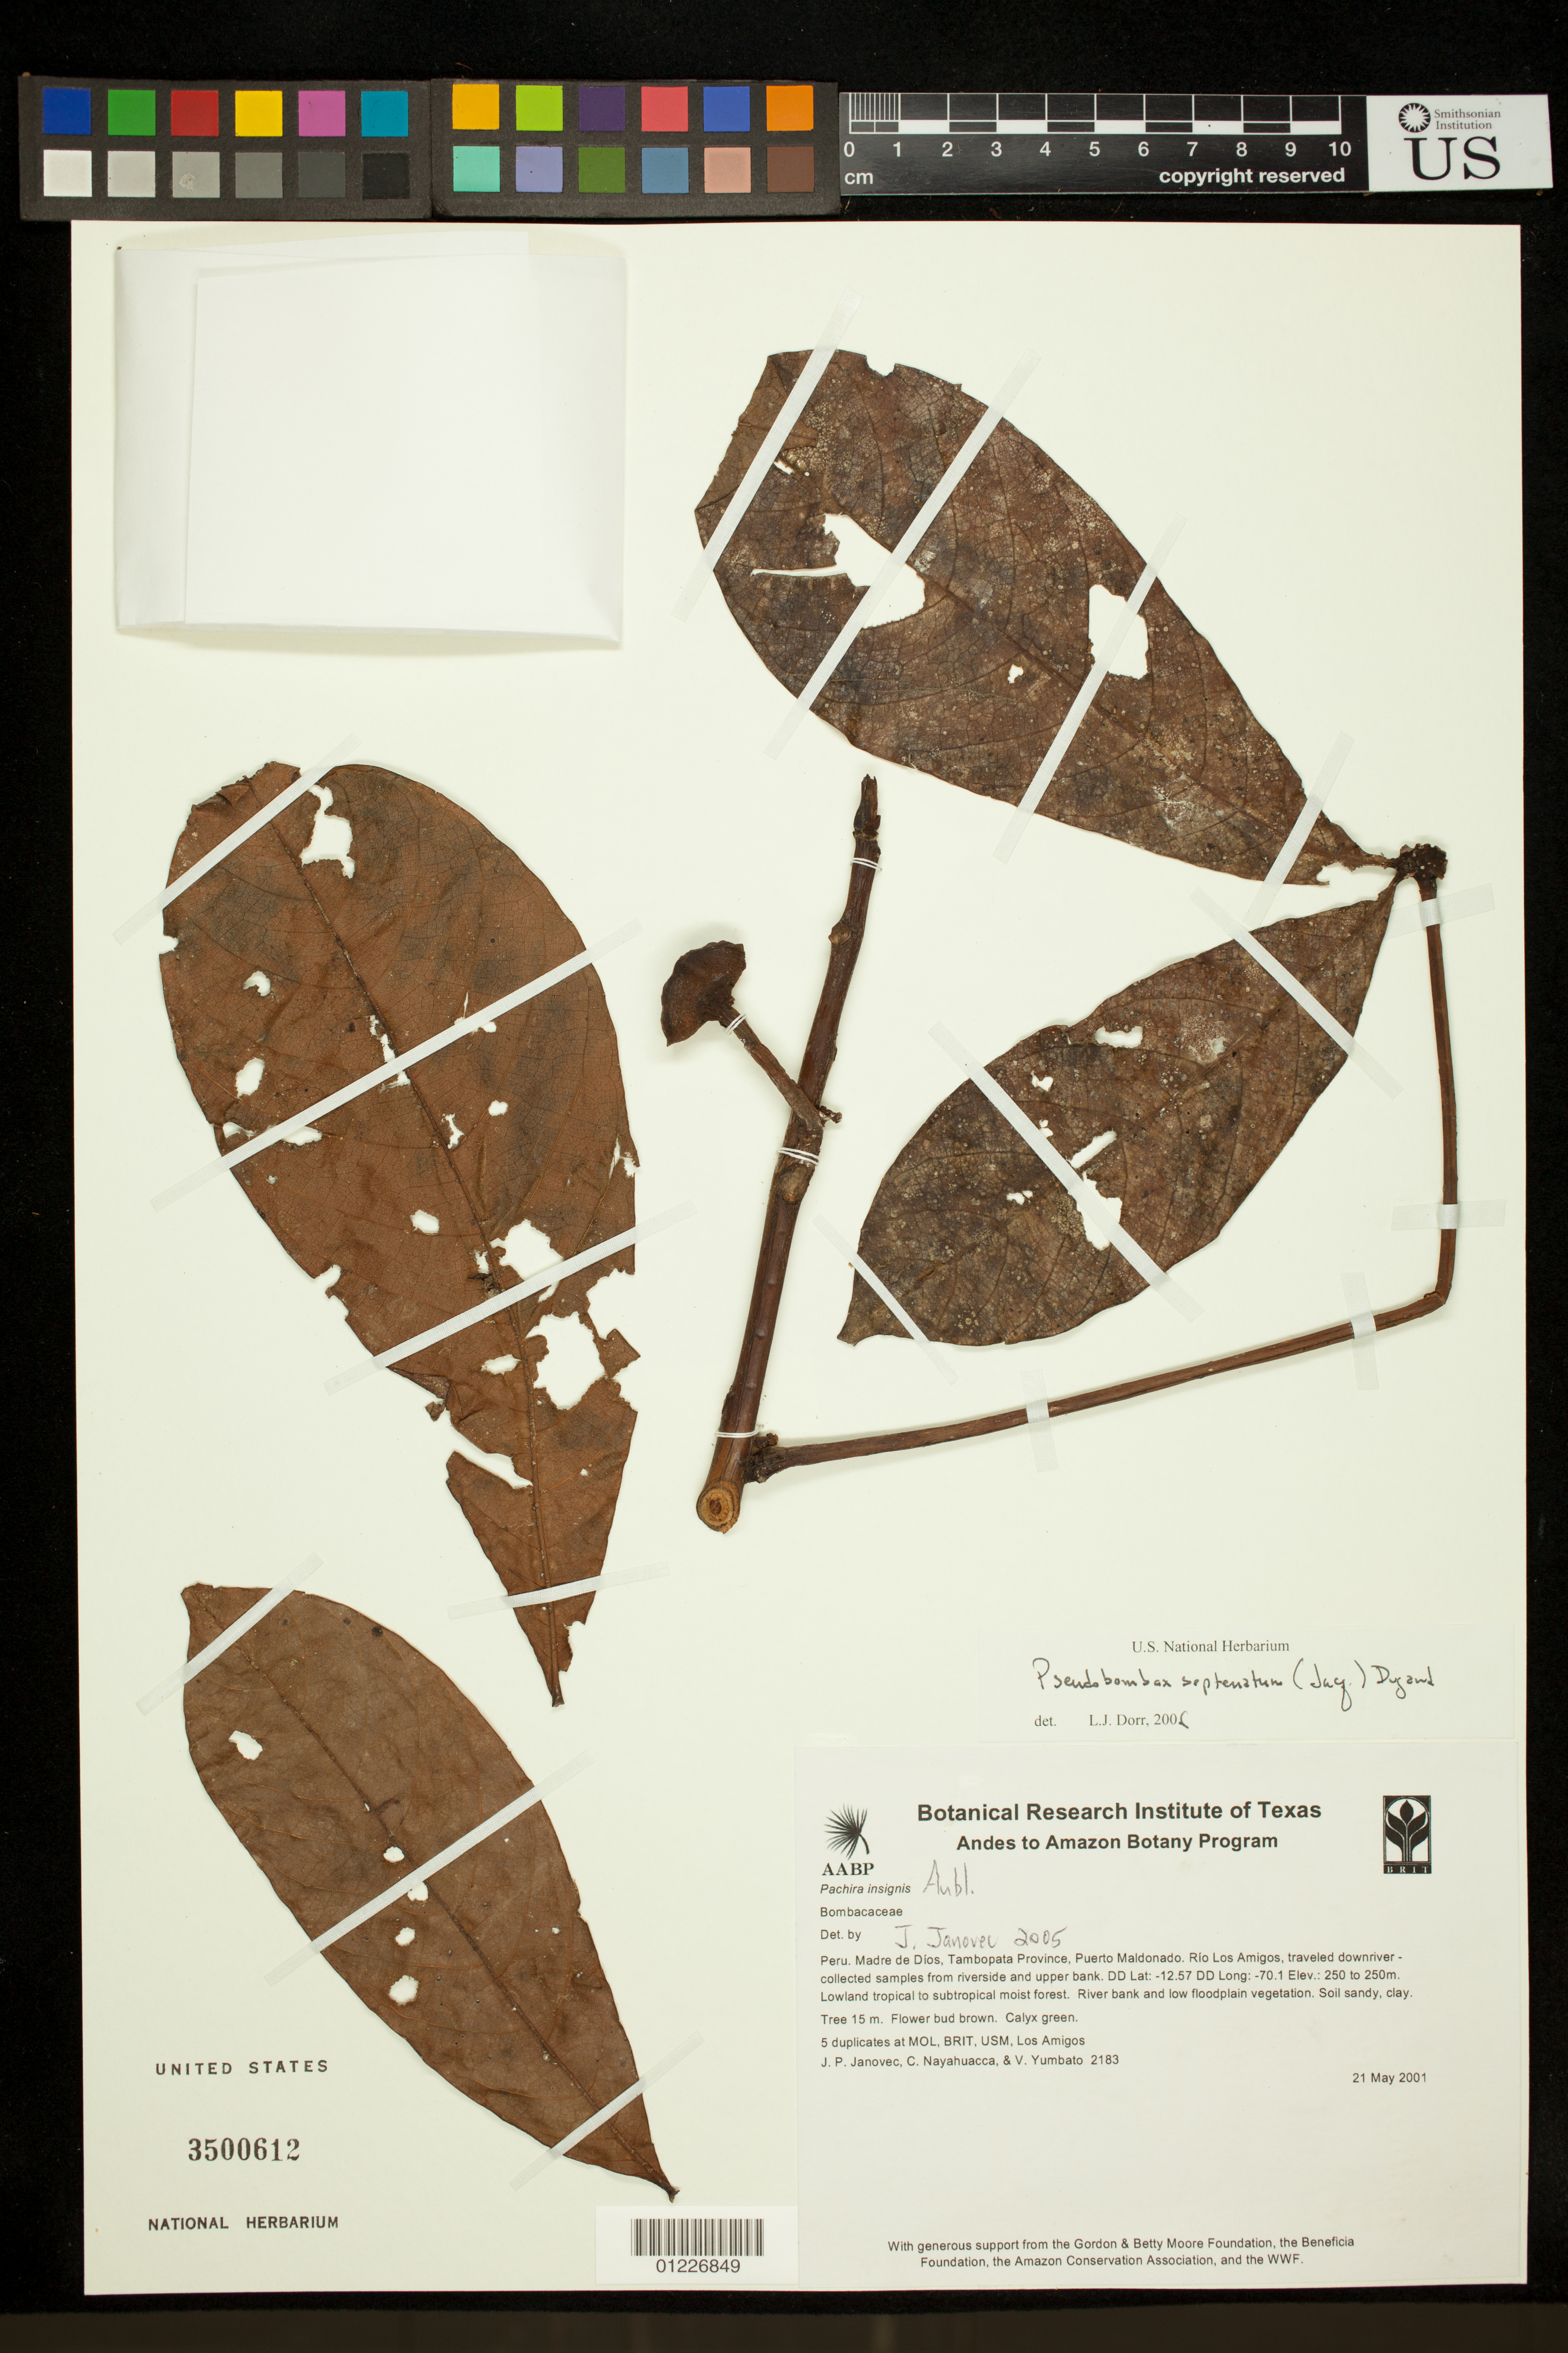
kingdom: Plantae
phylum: Tracheophyta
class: Magnoliopsida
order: Malvales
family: Malvaceae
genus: Pseudobombax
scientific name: Pseudobombax septenatum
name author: (Jacq.) Dugand G.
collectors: J. P. Janovec, C. Nayahuacca & V. Yumbato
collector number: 2183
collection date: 2001-05-21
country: Peru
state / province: Madre de Dios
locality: Puerto Maldonado, Rio Los Amigos. Prov. Tambopata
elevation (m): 250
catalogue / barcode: US 3500612